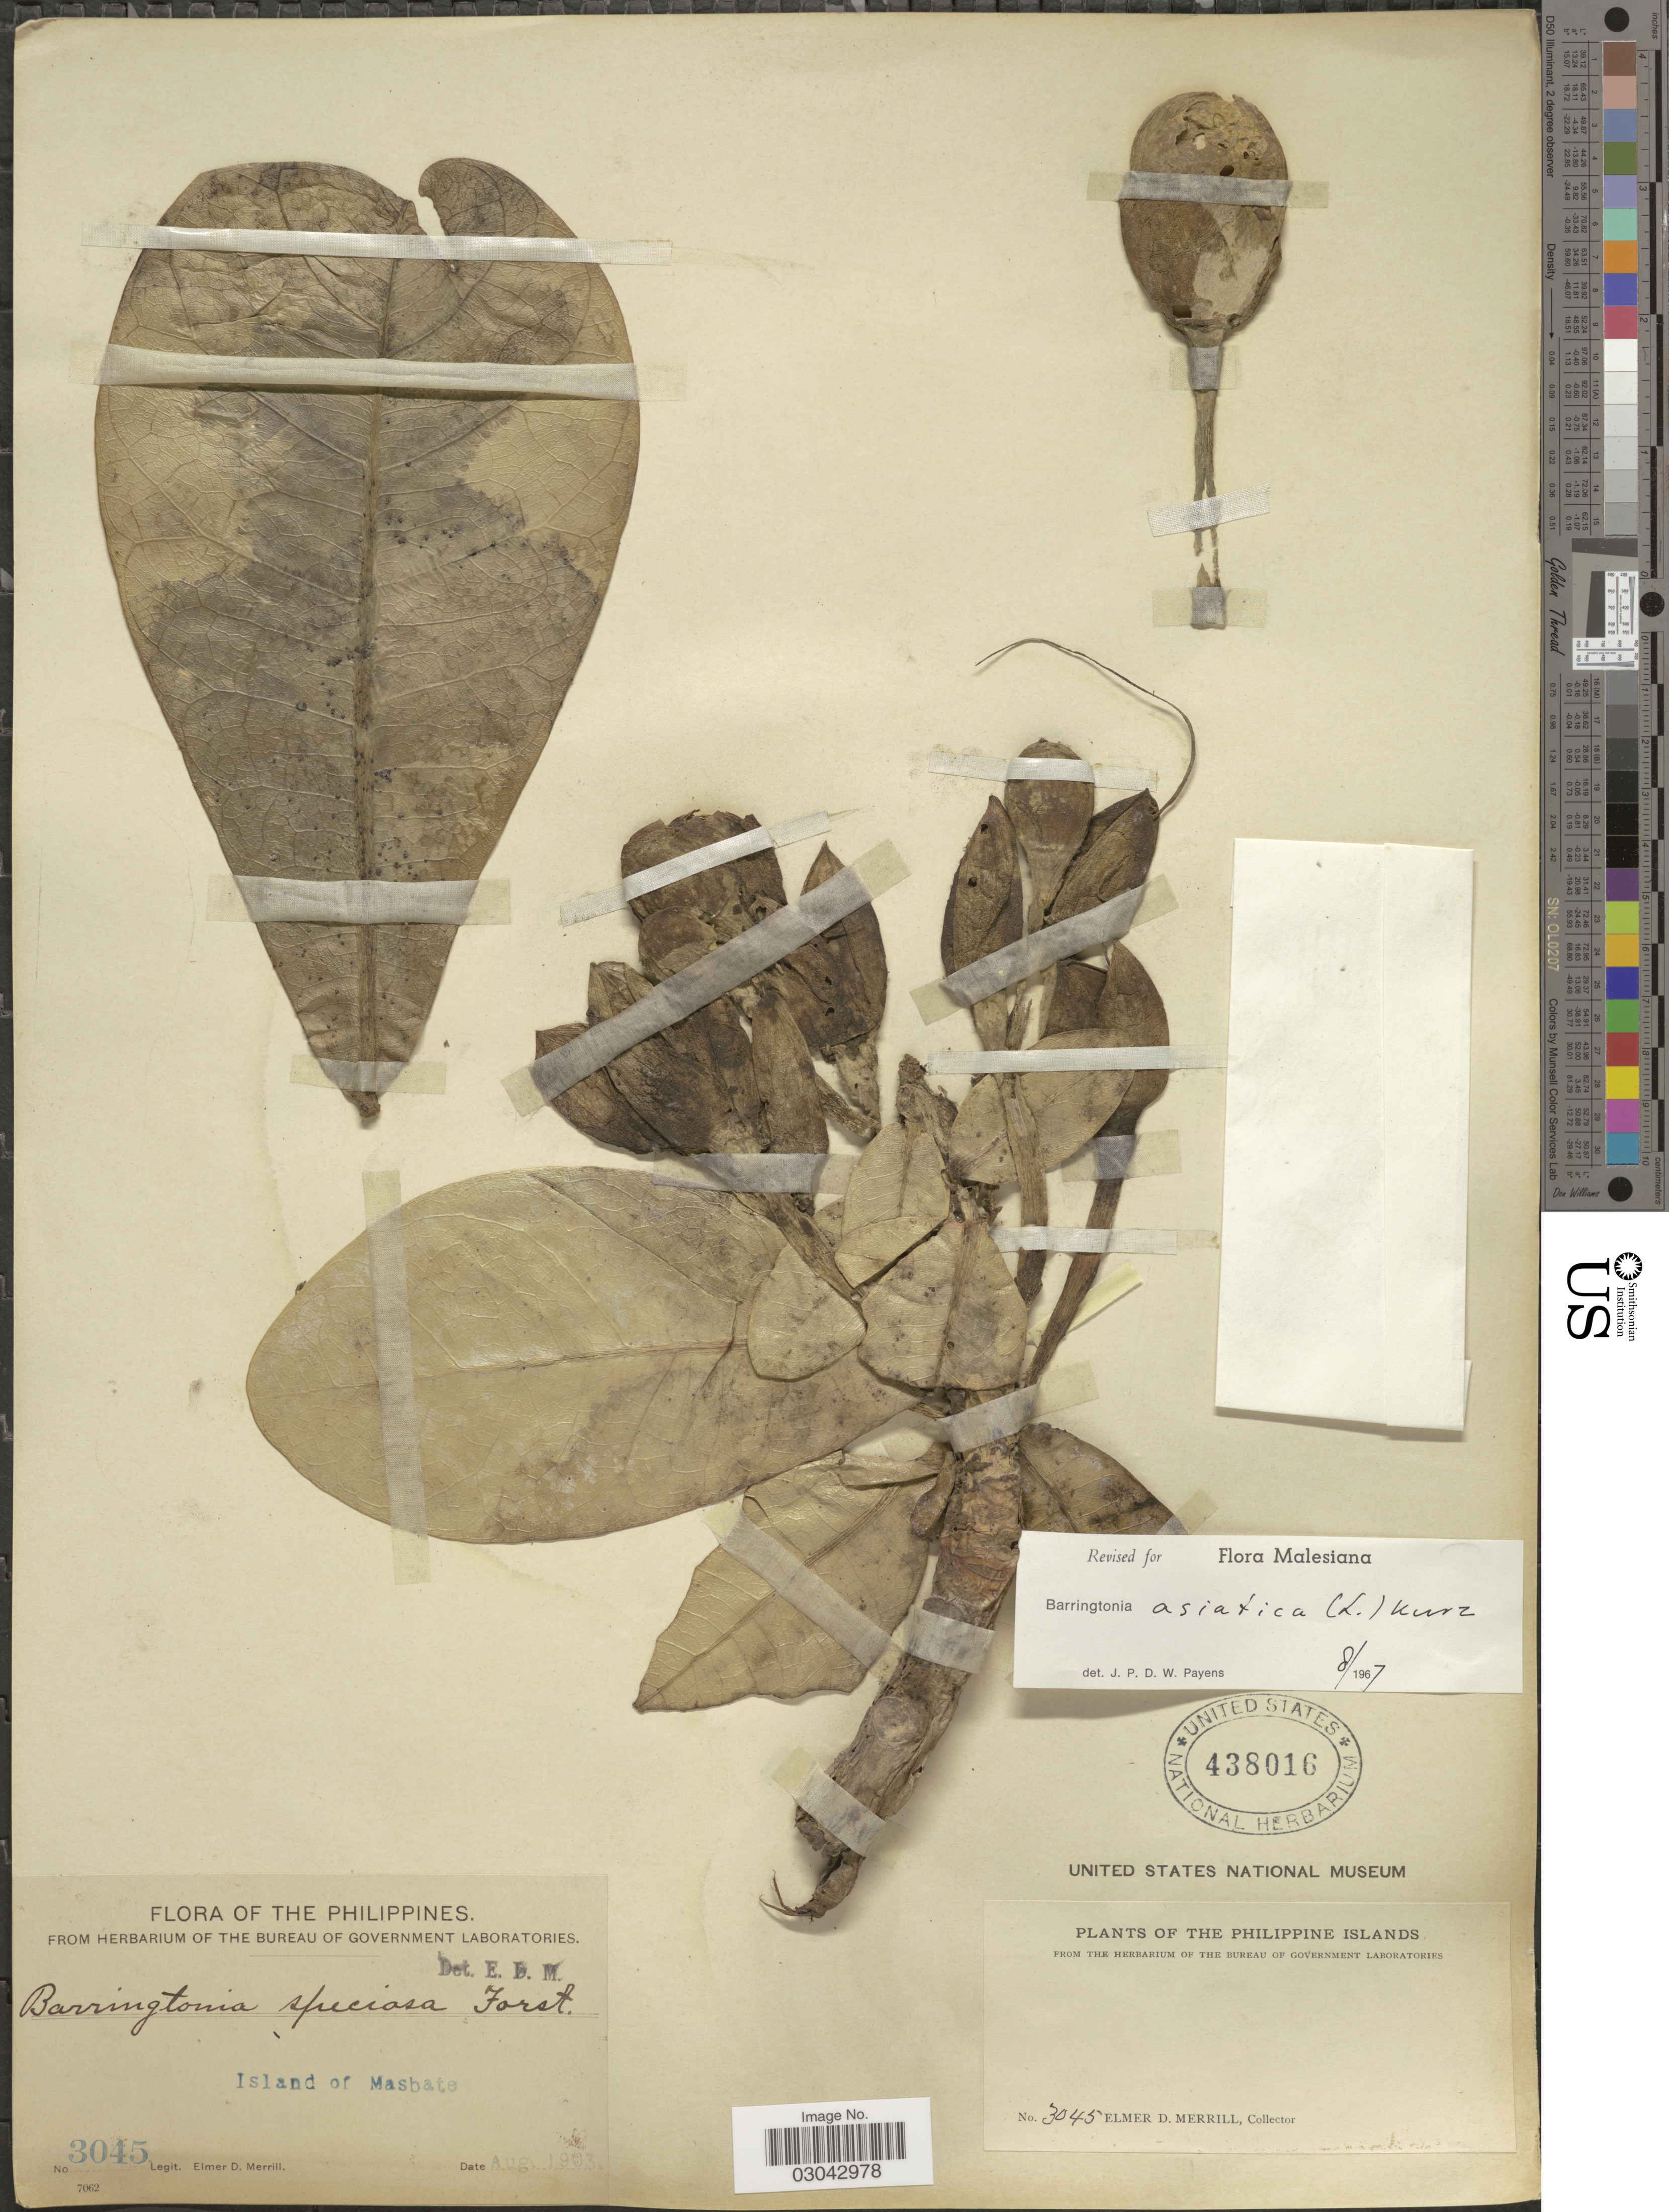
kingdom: Plantae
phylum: Tracheophyta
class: Magnoliopsida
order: Ericales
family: Lecythidaceae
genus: Barringtonia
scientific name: Barringtonia asiatica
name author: (L.) Kurz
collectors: E. D. Merrill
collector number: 3045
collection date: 1903-08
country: Philippines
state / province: Bicol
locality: Island of Masbate.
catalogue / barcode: US 438016